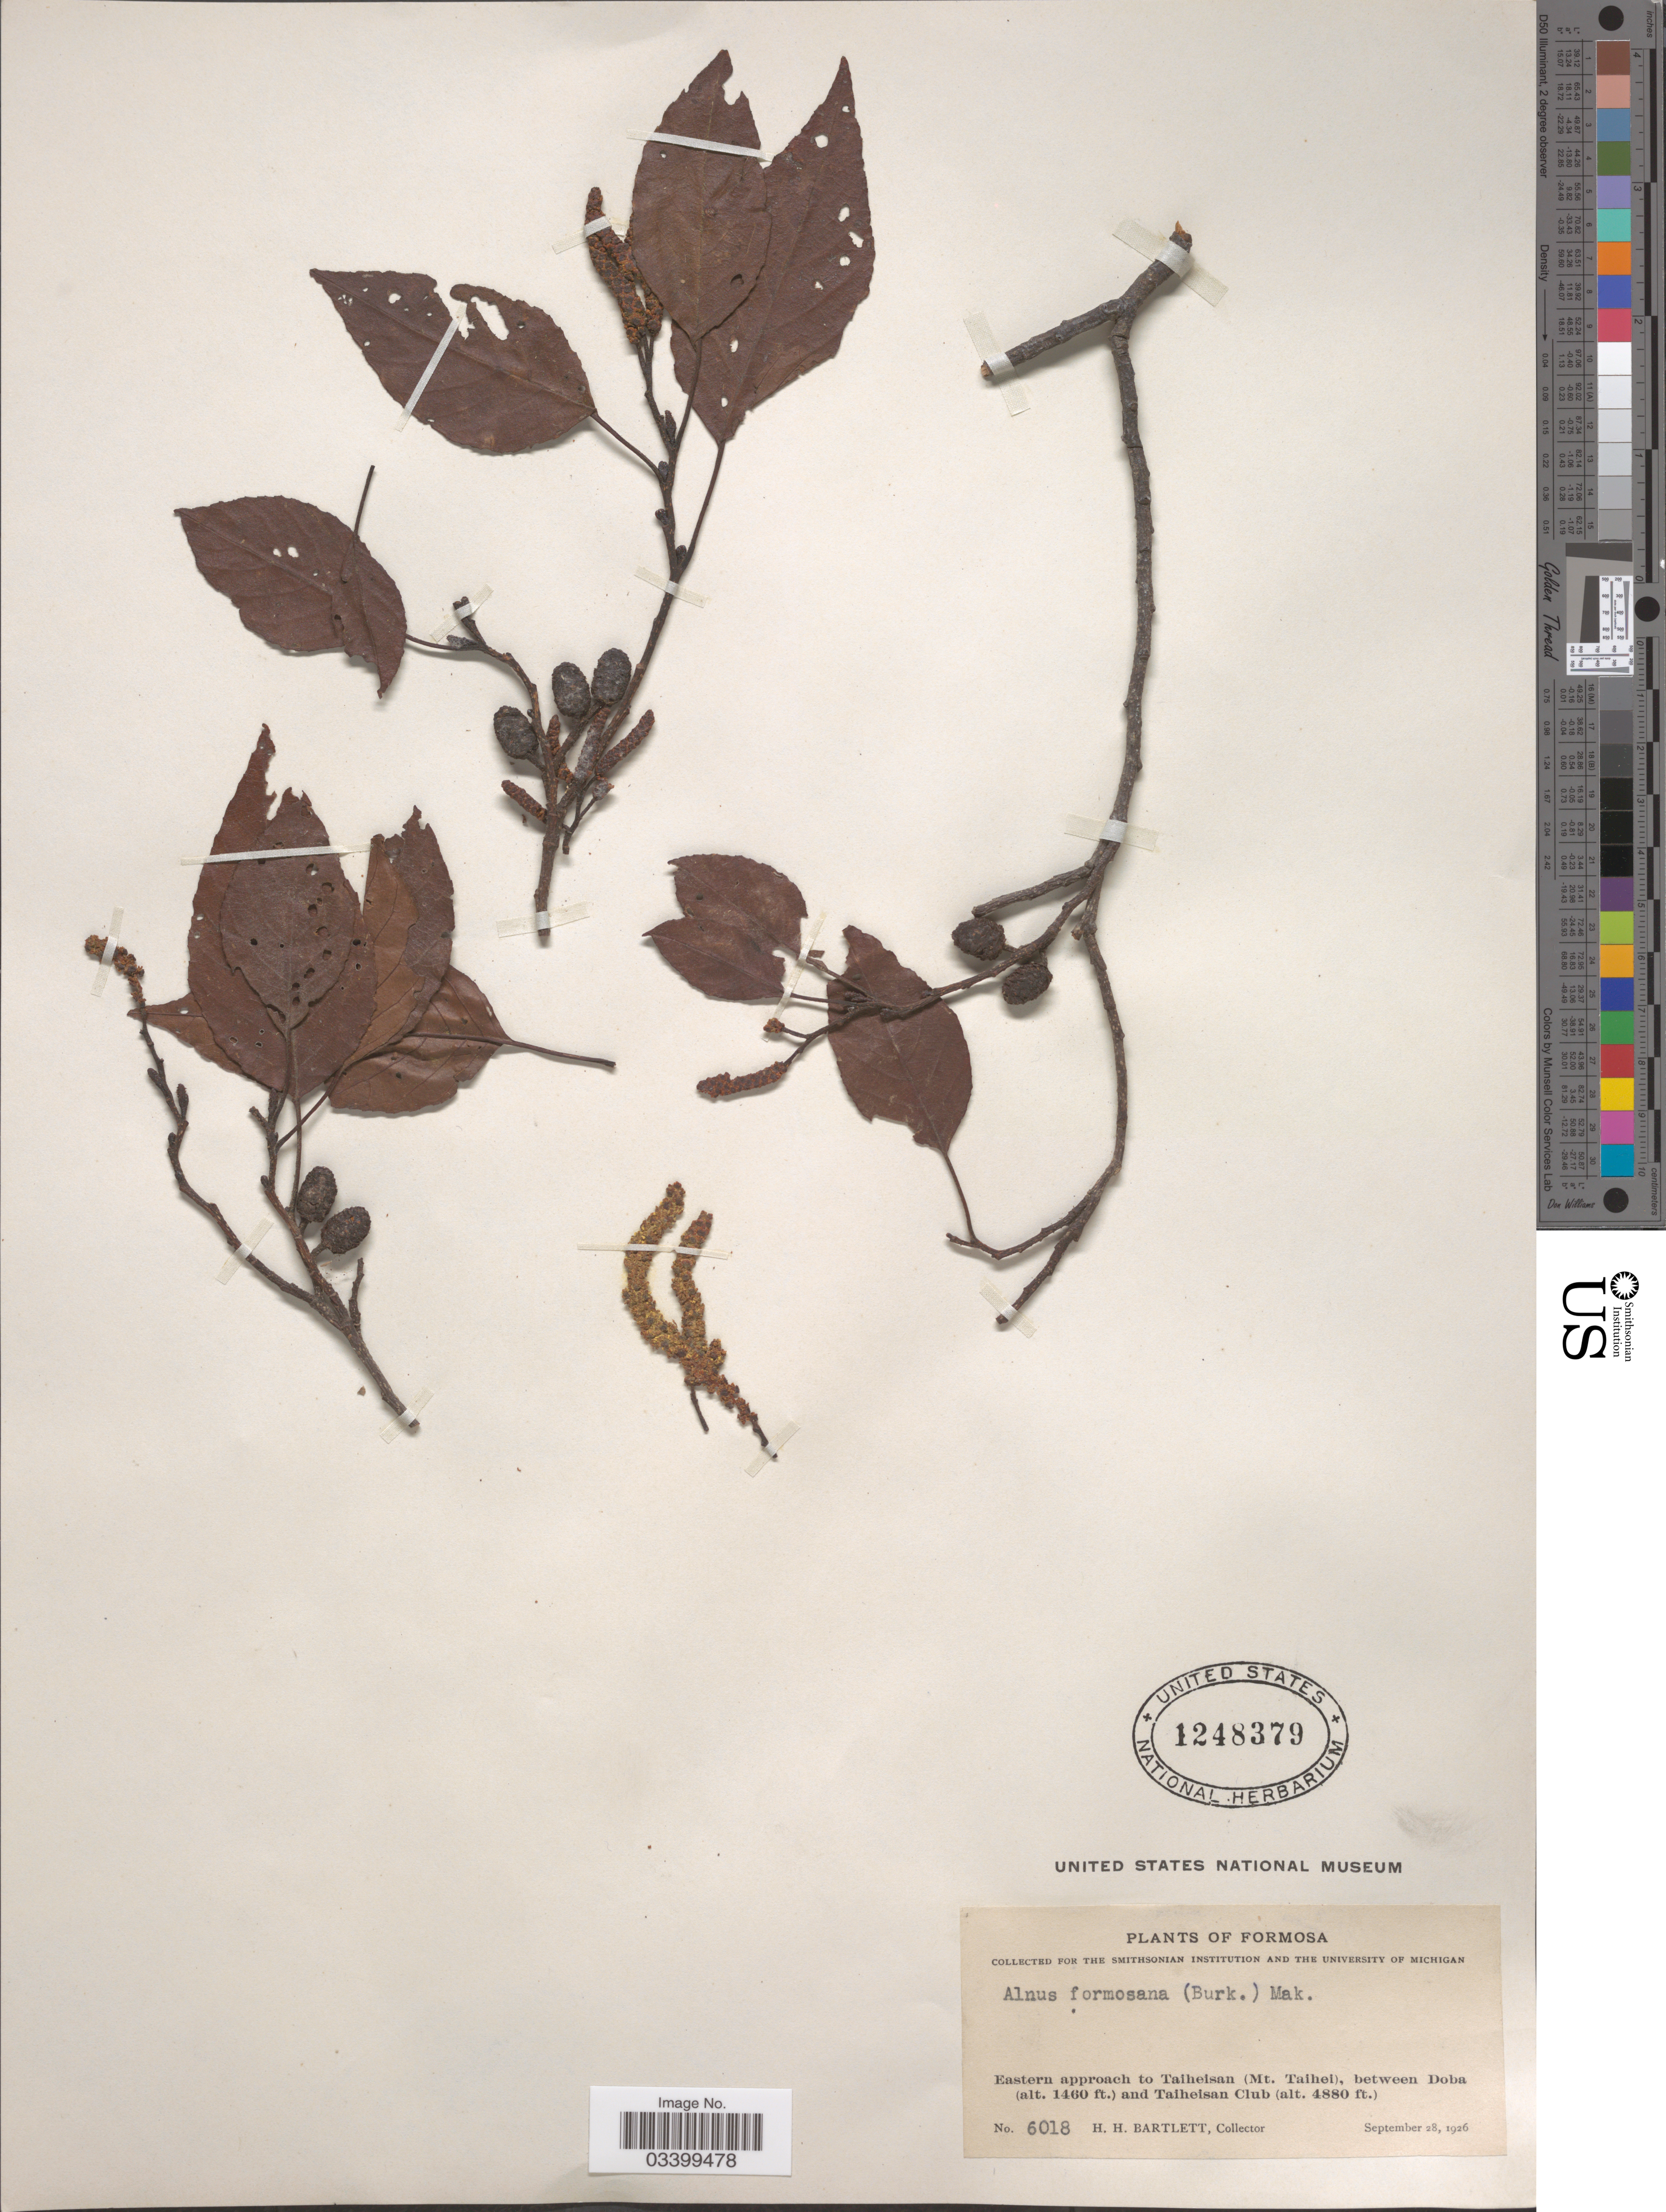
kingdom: Plantae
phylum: Tracheophyta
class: Magnoliopsida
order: Fagales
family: Betulaceae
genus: Alnus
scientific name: Alnus japonica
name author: (Thunb.) Steud.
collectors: H. H. Bartlett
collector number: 6018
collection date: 1926-09-28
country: Taiwan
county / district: Yilan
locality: Formosa. Eastern approach to Taiheisan (Mt. Taihei), between Doba and Taiheisan.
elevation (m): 445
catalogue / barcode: US 1248379